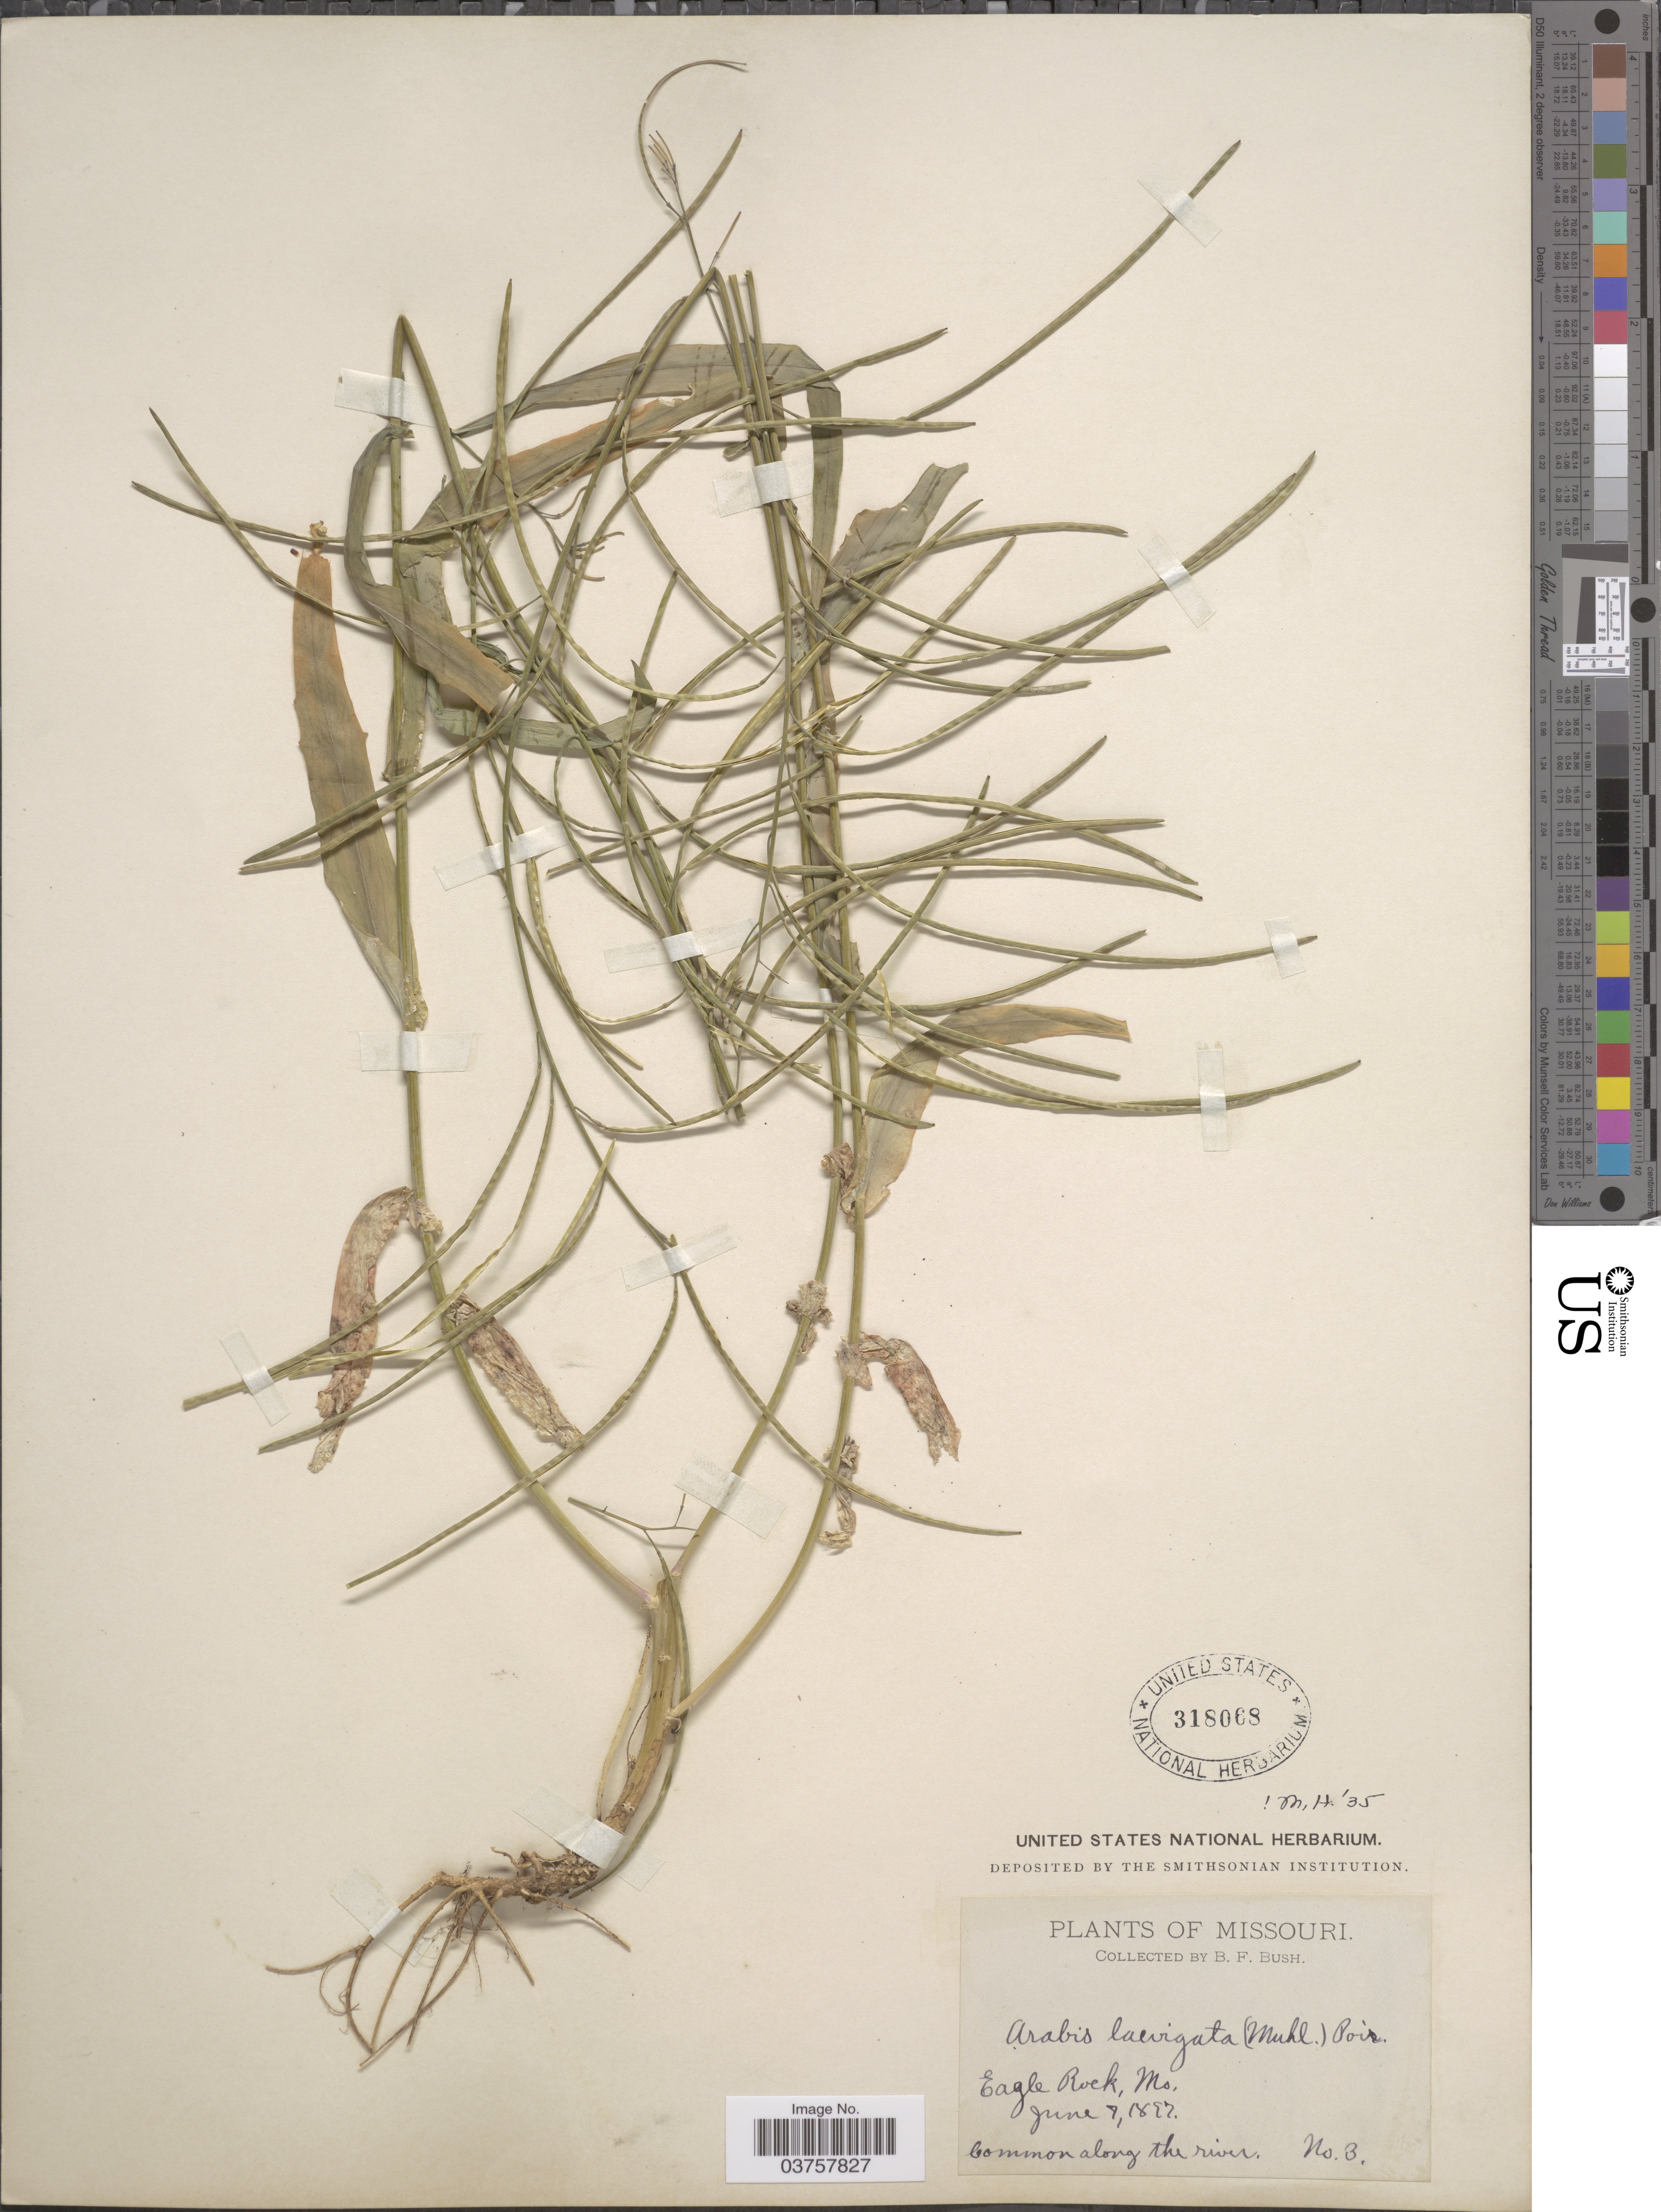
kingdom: Plantae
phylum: Tracheophyta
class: Magnoliopsida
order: Brassicales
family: Brassicaceae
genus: Arabis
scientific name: Arabis laevigata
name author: (Muhl. ex Willd.) Poir.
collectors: B. F. Bush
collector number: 3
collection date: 1897-06-07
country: United States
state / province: Missouri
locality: Eagle Rock.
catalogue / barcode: US 318068